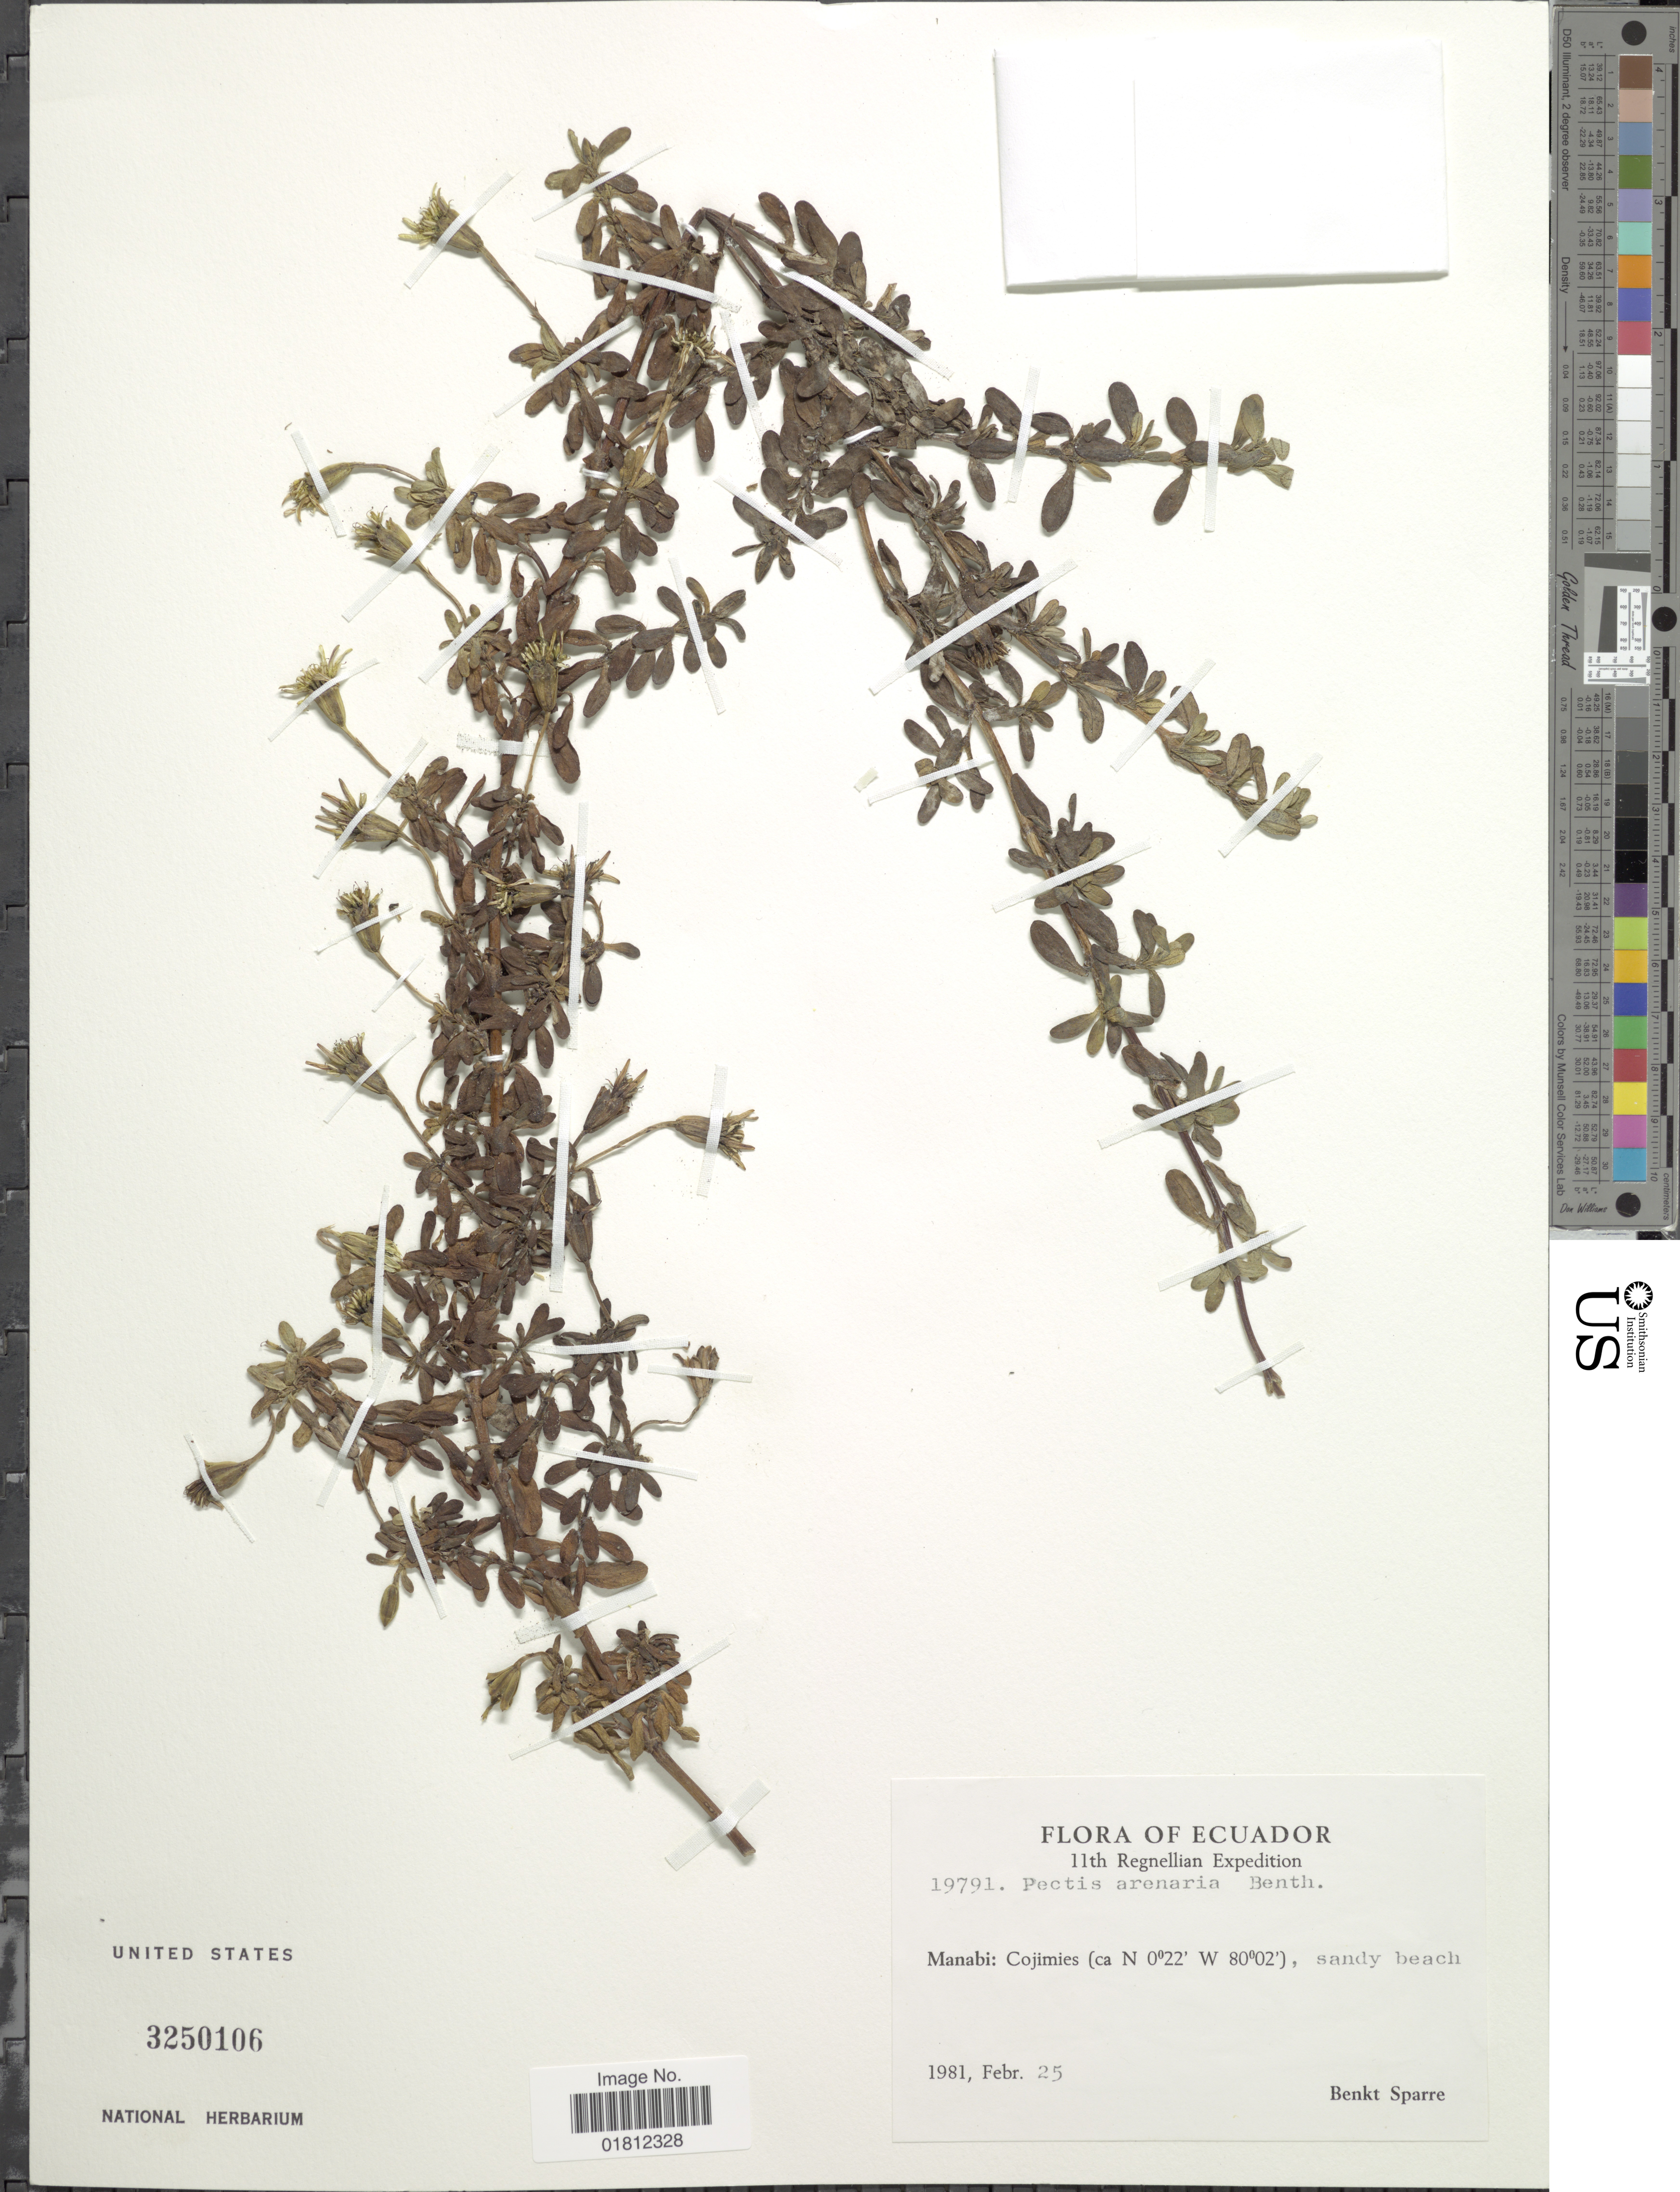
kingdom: Plantae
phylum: Tracheophyta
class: Magnoliopsida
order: Asterales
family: Asteraceae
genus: Pectis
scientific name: Pectis multiflosculosa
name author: (DC.) Sch. Bip.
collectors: B. Sparre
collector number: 19791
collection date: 1981-02-25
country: Ecuador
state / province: Manabí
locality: Manabi: Cojimies.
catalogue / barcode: US 3250106